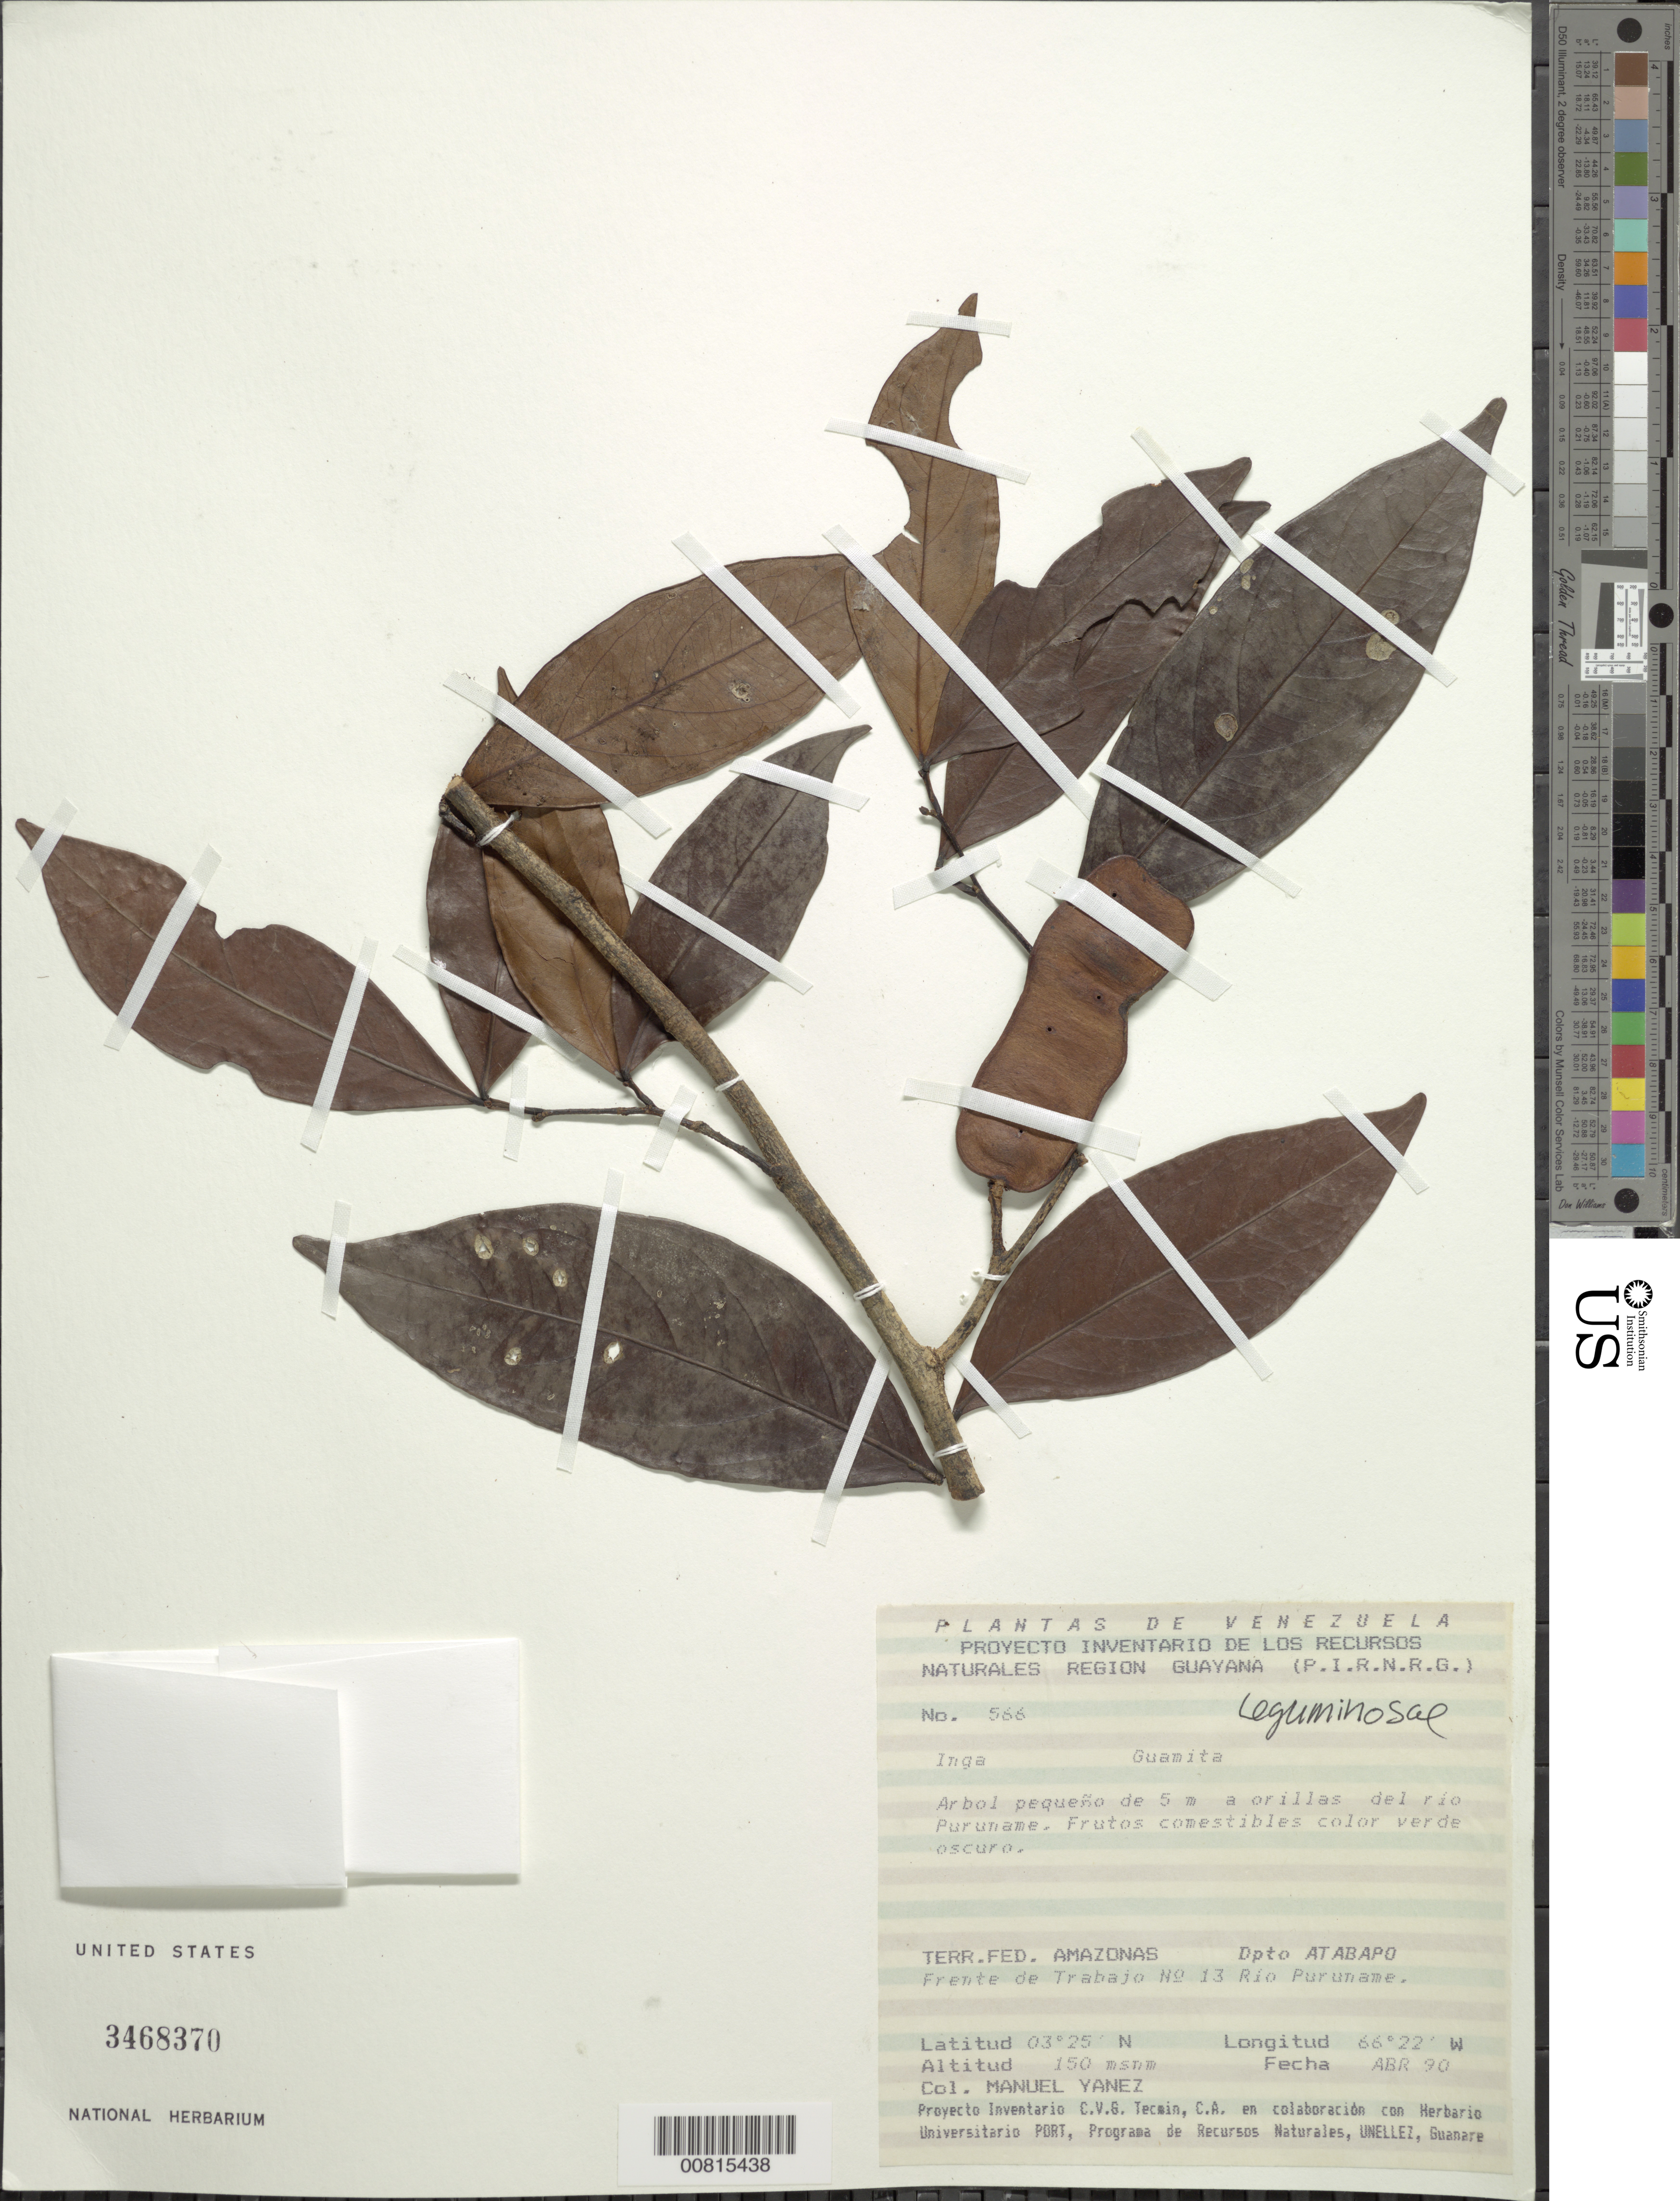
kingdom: Plantae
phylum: Tracheophyta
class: Magnoliopsida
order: Fabales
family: Fabaceae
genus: Inga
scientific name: Inga sp.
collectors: M. Yanez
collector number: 566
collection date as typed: Apr-90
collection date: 1990-04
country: Venezuela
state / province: Amazonas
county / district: Atabapo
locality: Río Puruname, frente de Trabajo No. 13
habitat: Riverbank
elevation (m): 150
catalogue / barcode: US 3468370